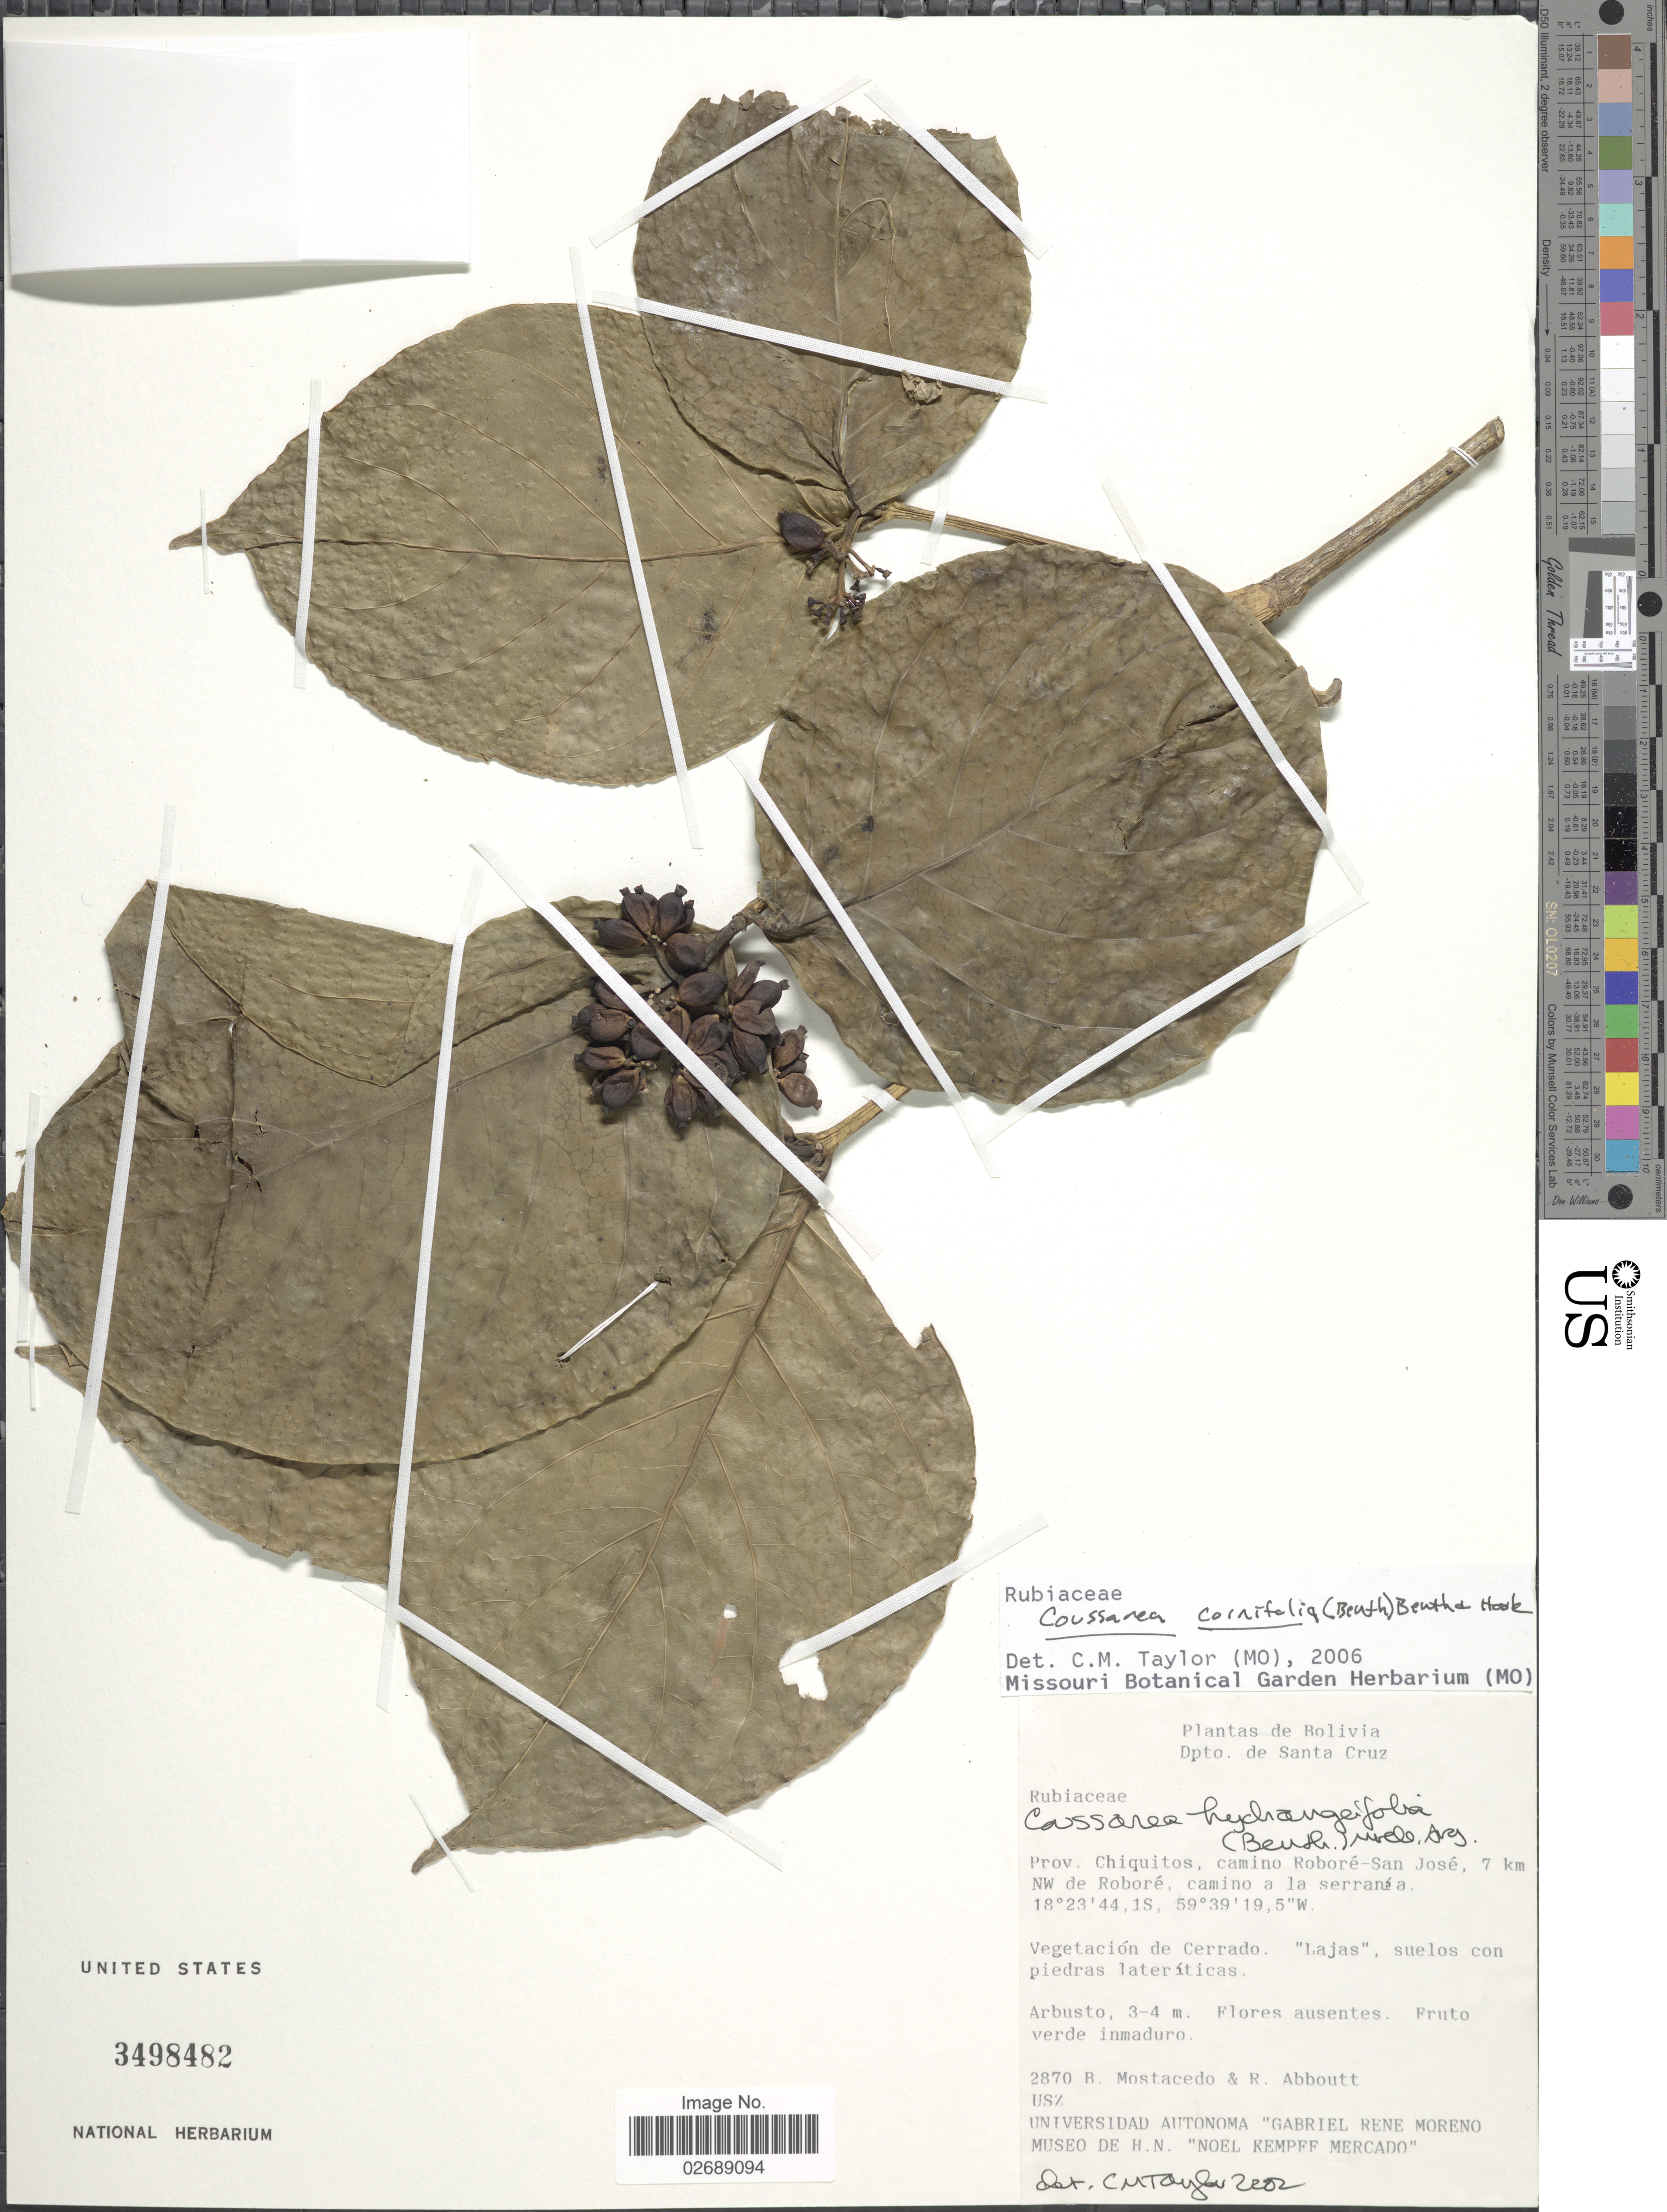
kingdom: Plantae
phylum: Tracheophyta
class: Magnoliopsida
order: Gentianales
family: Rubiaceae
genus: Coussarea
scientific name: Coussarea cornifolia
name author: (Benth.) Benth. & Hook.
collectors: B. Mostacedo & R. Abboutt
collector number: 2870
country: Bolivia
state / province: Santa Cruz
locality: Prov. Chiquitos, camino Robore-San Jose, 7 km NW de Robore, camino a la serrania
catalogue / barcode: US 3498482